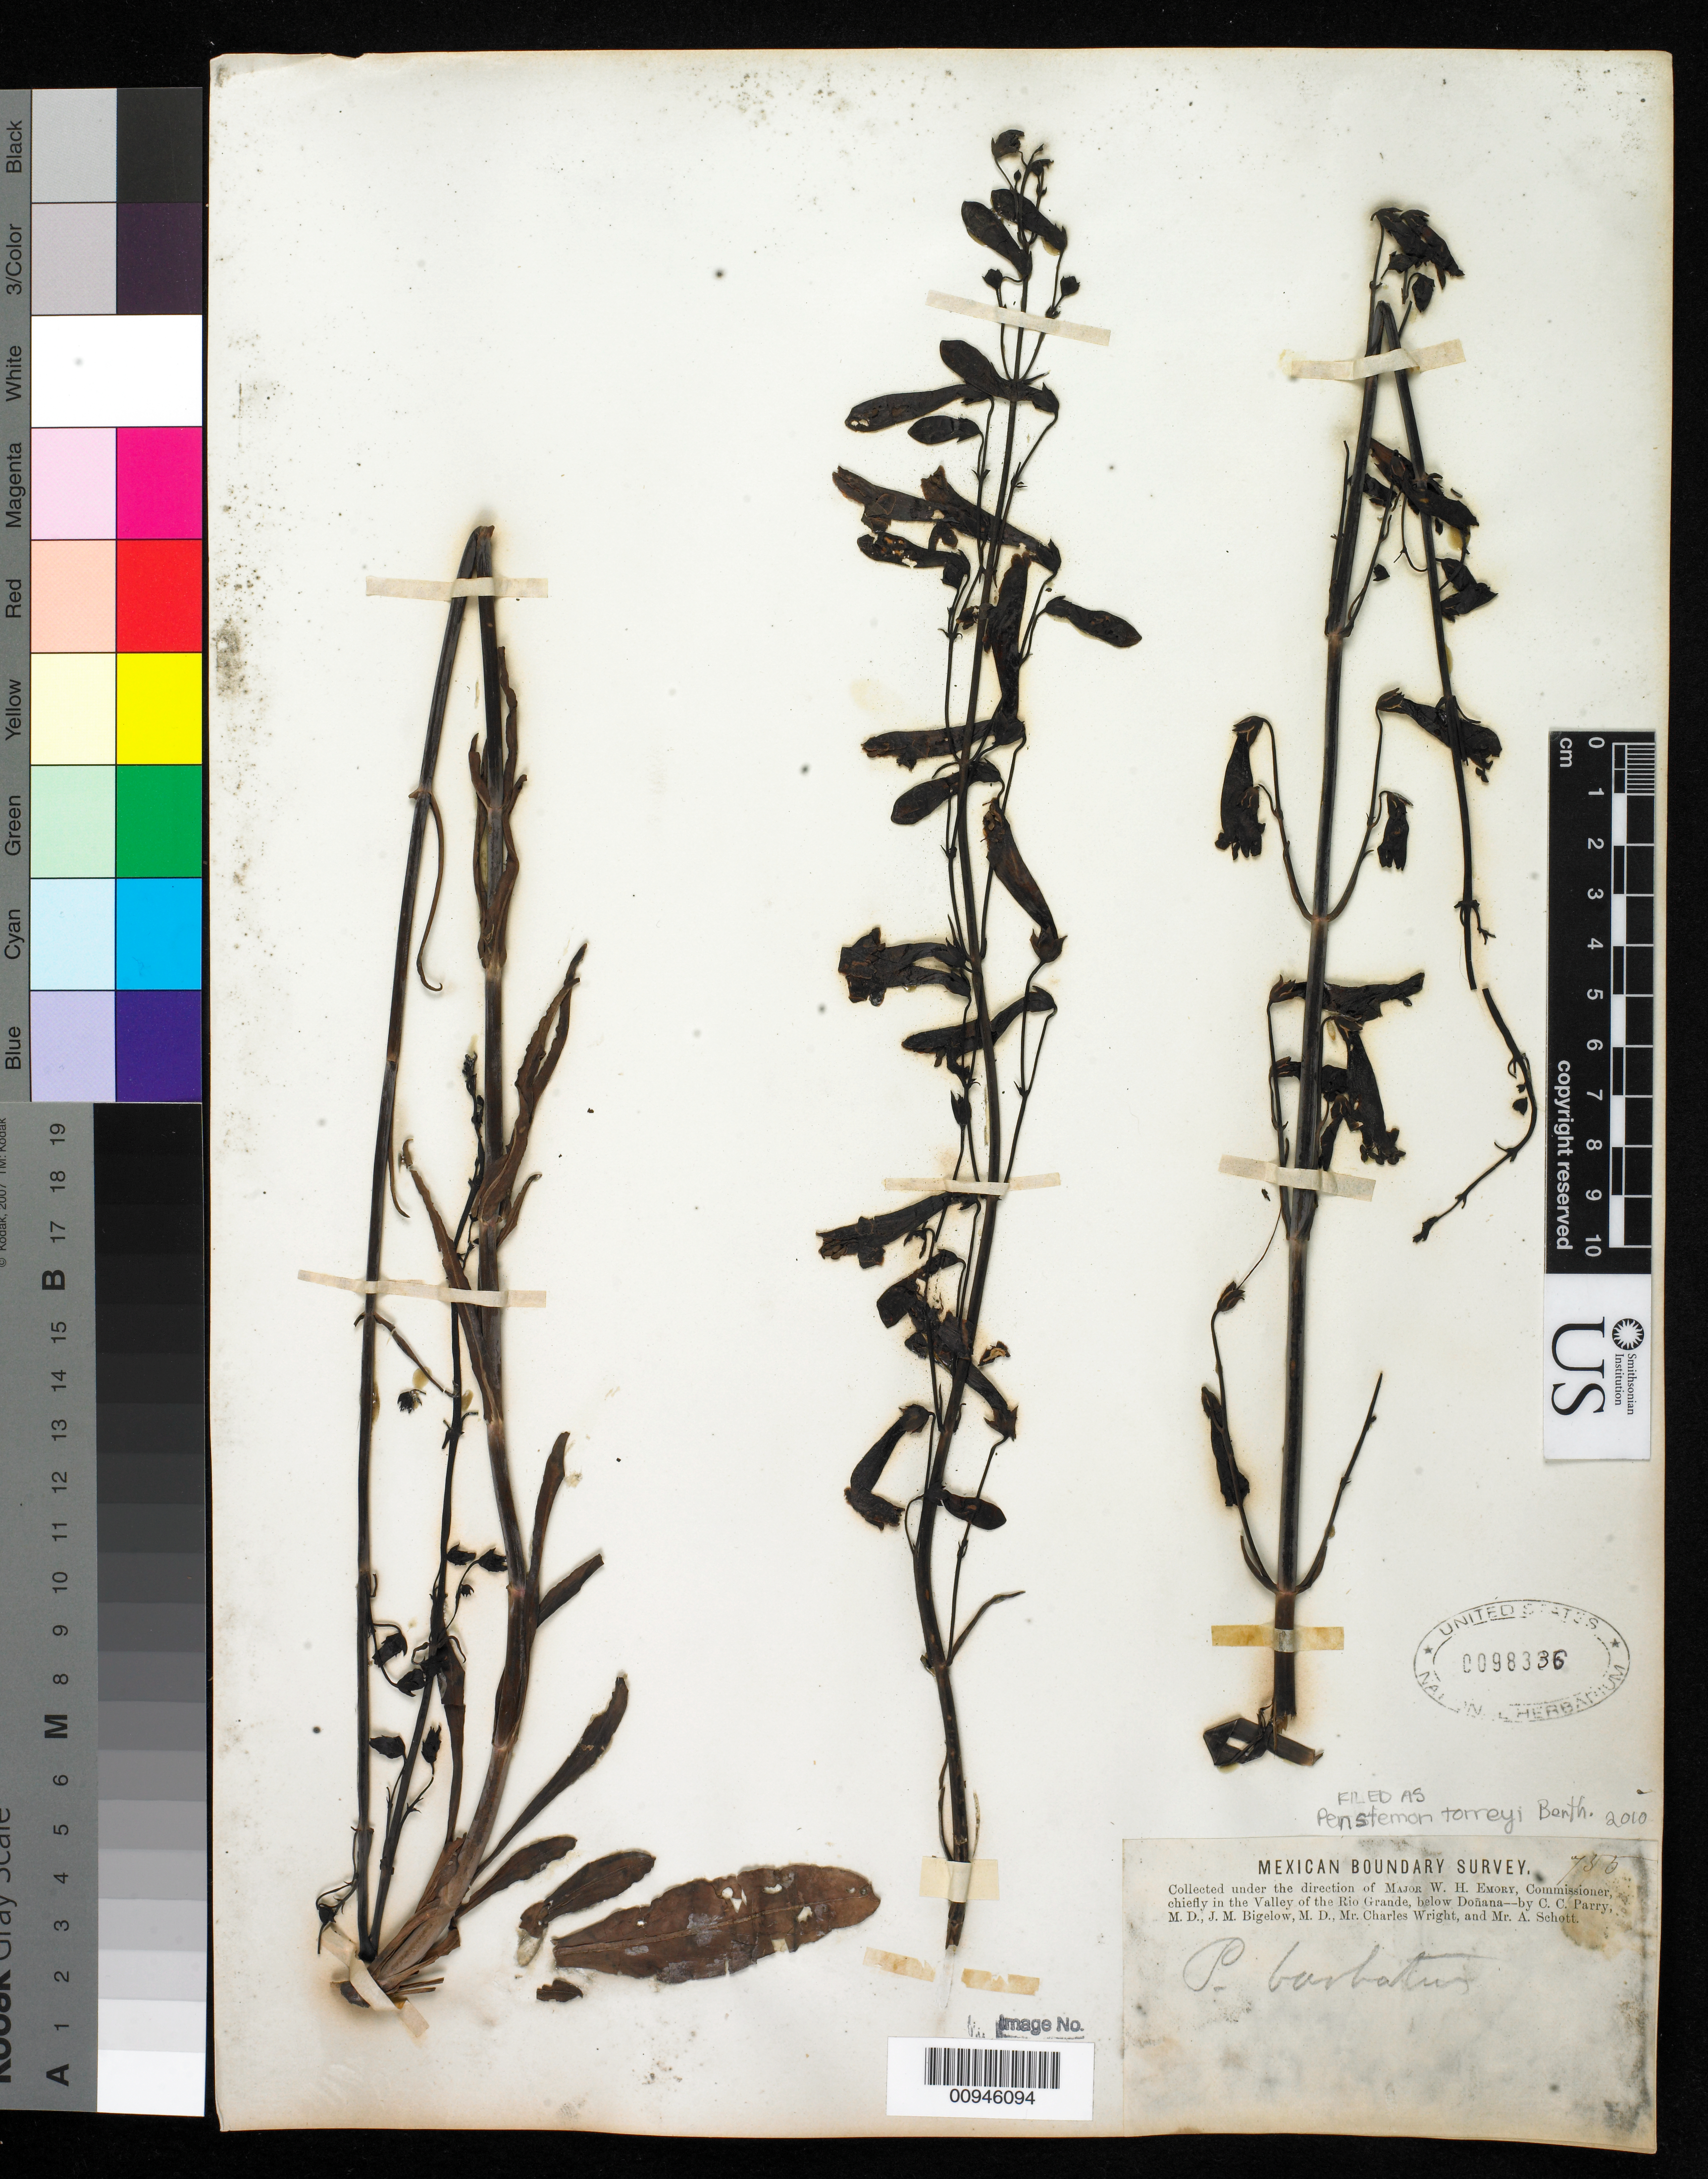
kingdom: Plantae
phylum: Tracheophyta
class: Magnoliopsida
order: Lamiales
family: Plantaginaceae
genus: Penstemon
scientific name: Penstemon torreyi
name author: Benth.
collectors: C. C. Parry, J. M. Bigelow, C. Wright & A. C. V. Schott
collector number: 755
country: Mexico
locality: Valley of Rio Grande, below Donana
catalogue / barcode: US 98336